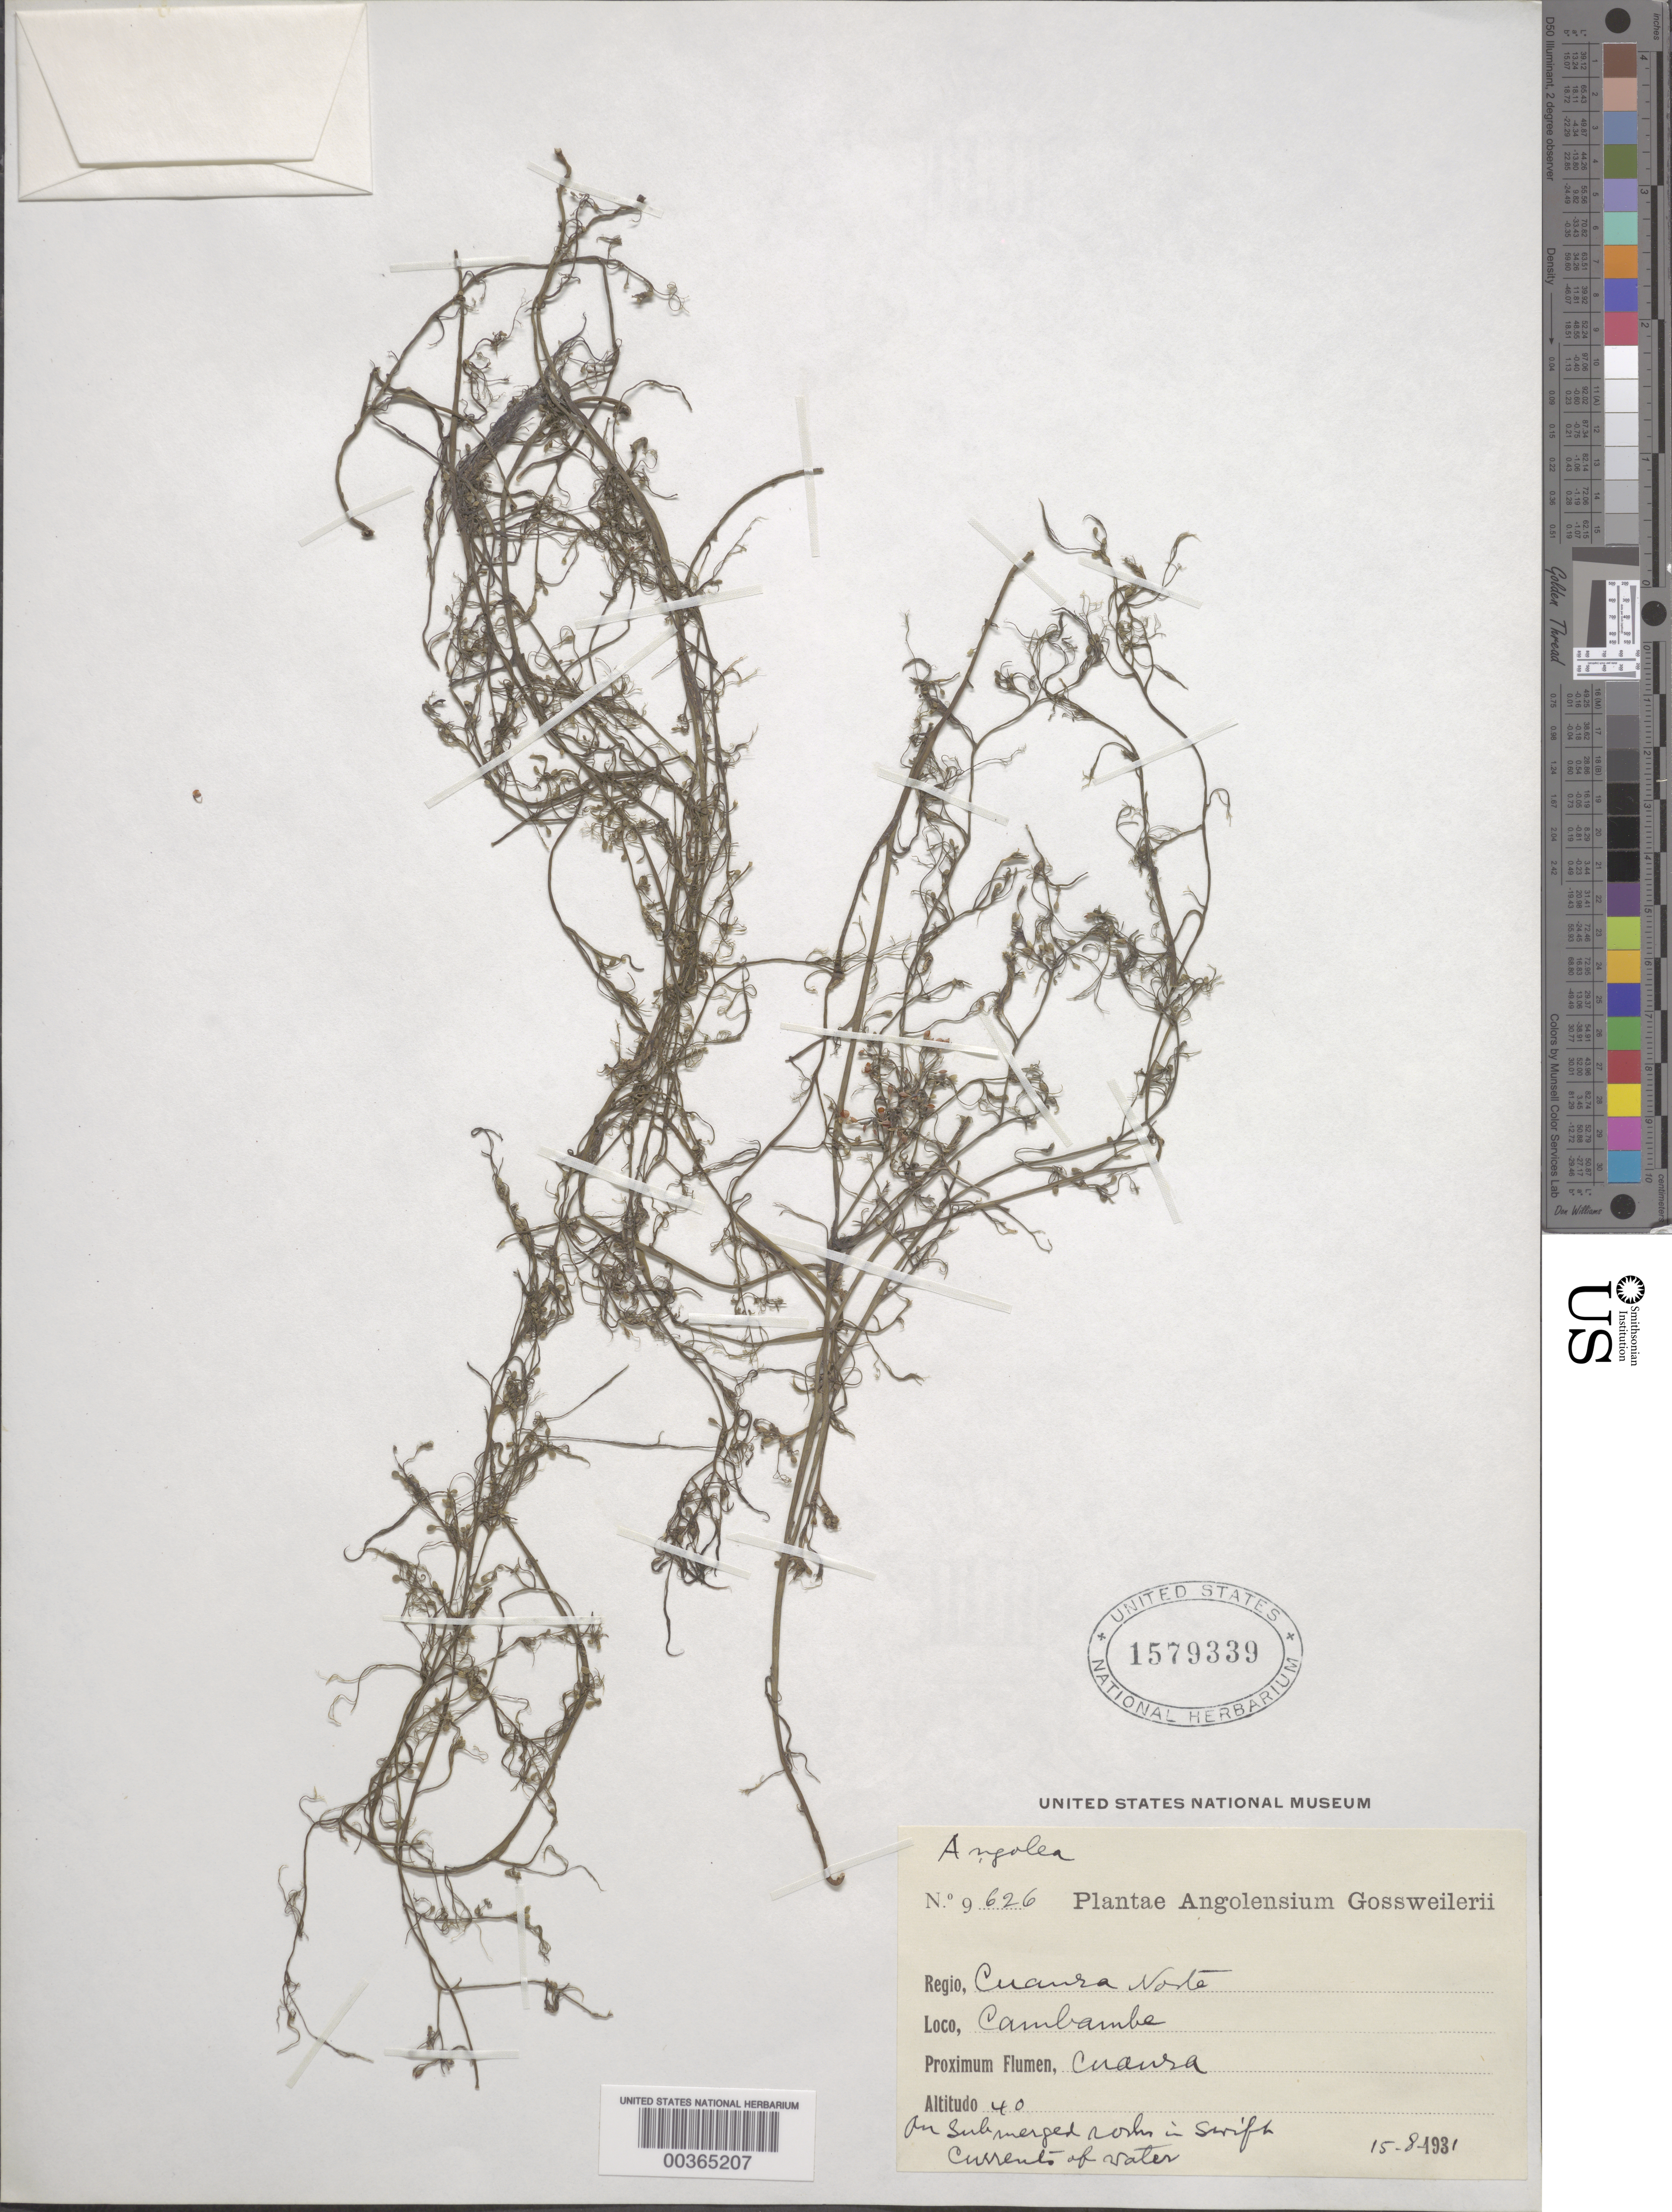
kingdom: Plantae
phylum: Tracheophyta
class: Magnoliopsida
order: Malpighiales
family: Podostemaceae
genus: Lophogyne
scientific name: Lophogyne sp.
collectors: J. Gossweiler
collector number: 9626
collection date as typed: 15 Aug 1931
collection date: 1931-08-15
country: Angola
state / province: Cuanza Norte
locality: Cambambe, proximum flumen Cuanza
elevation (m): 40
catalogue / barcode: US 1579339